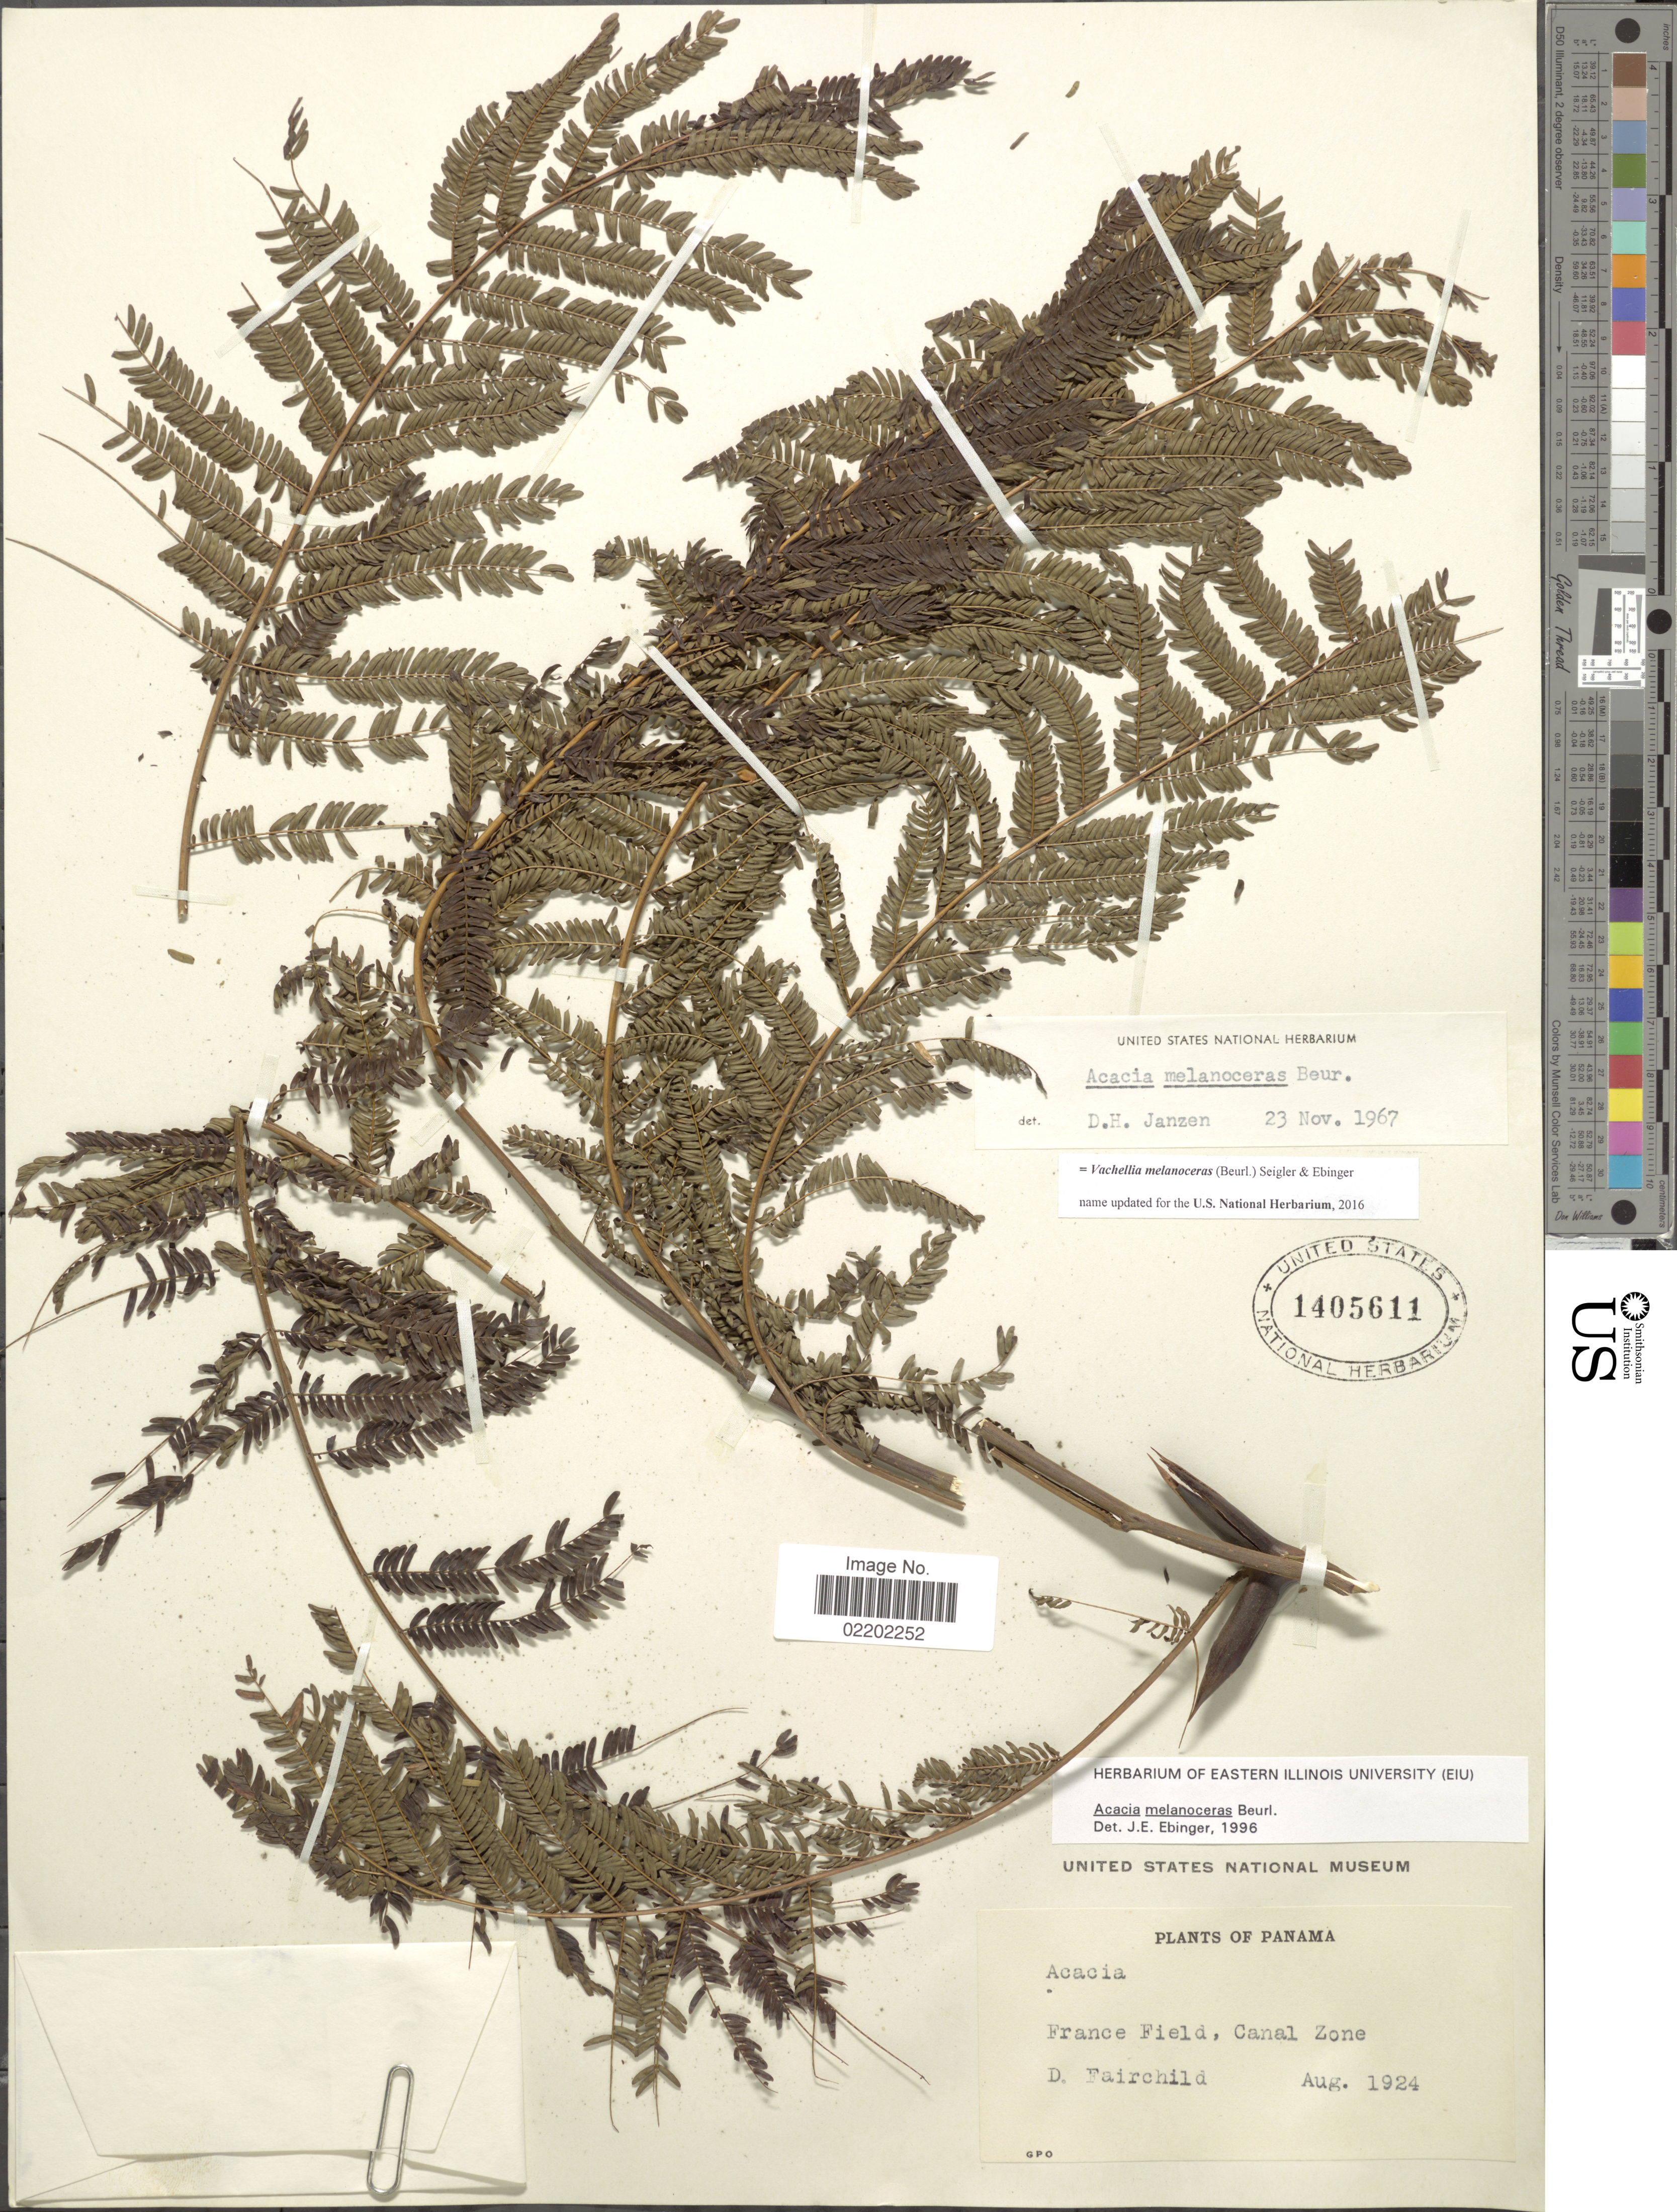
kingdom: Plantae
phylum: Tracheophyta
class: Magnoliopsida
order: Fabales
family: Fabaceae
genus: Vachellia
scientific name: Vachellia melanoceras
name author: (Beurl.) Seigler & Ebinger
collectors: D. Fairchild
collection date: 1924-08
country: Panama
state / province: Colón / Panamá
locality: France Field, Canal Zone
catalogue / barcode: US 1405611